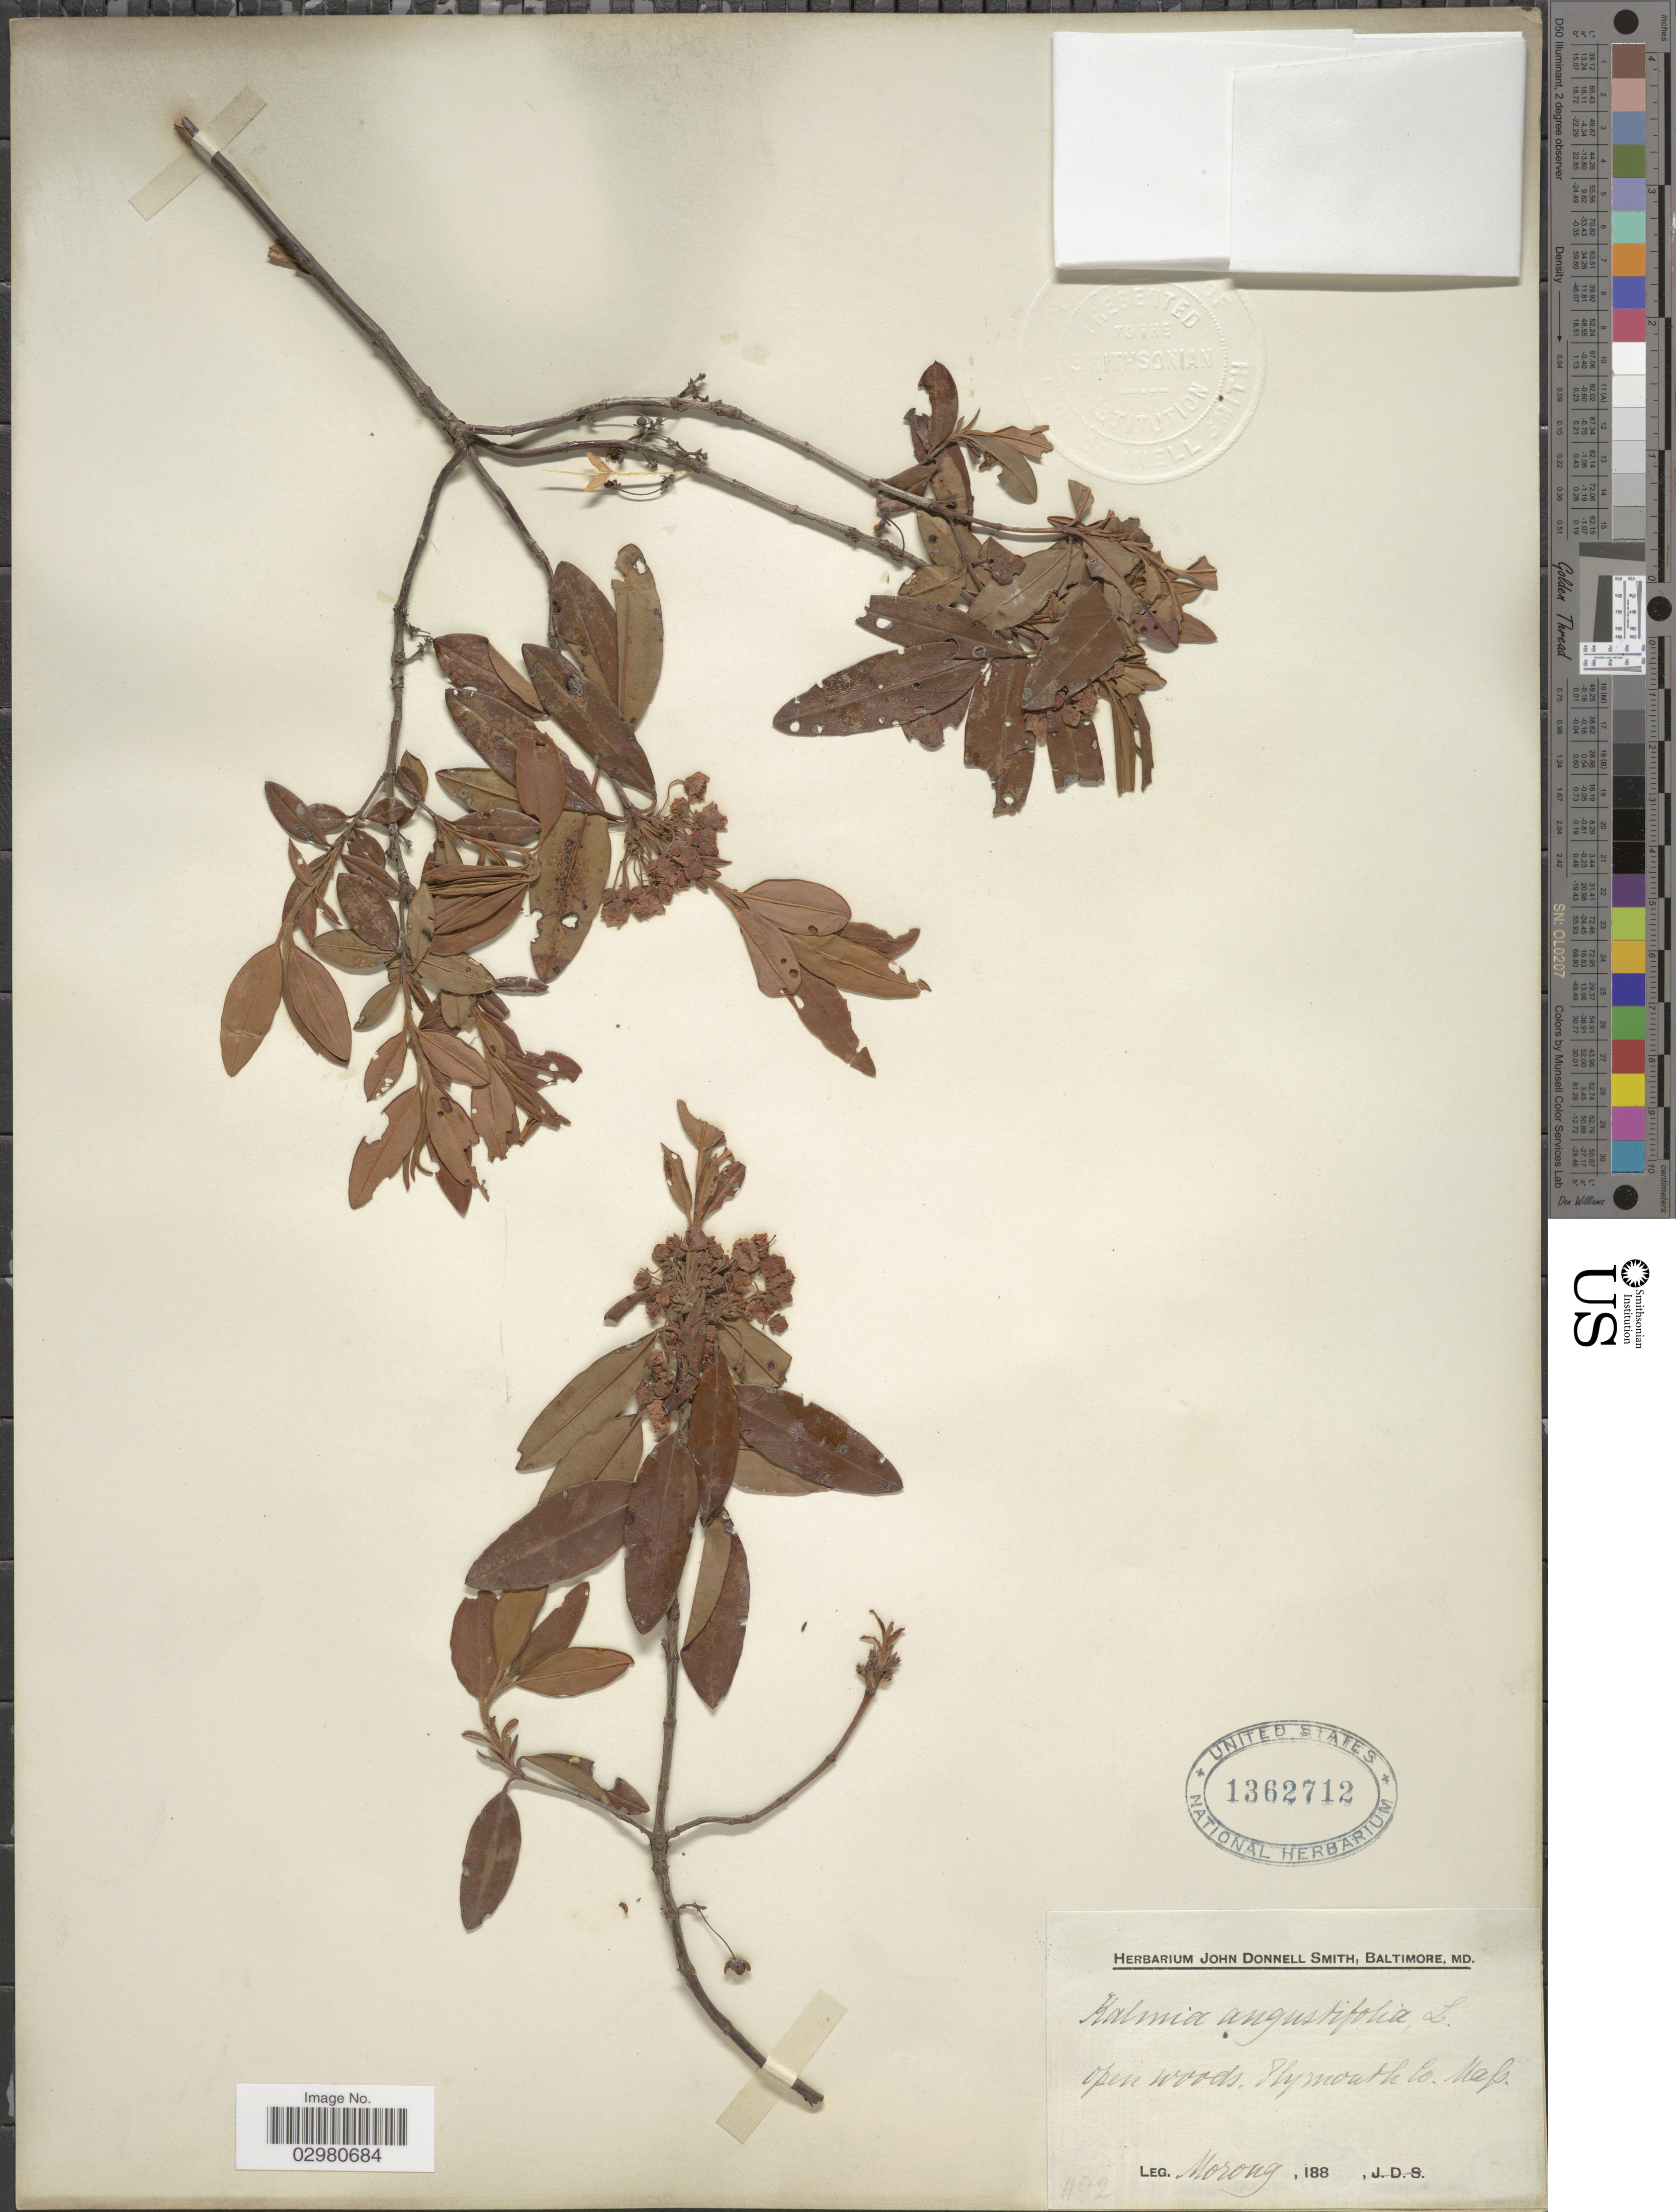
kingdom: Plantae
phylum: Tracheophyta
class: Magnoliopsida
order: Ericales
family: Ericaceae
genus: Kalmia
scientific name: Kalmia angustifolia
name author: L.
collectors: Morong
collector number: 1192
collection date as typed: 188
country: United States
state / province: Massachusetts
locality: Plymouth Co. Mass.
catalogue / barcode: US 1362712